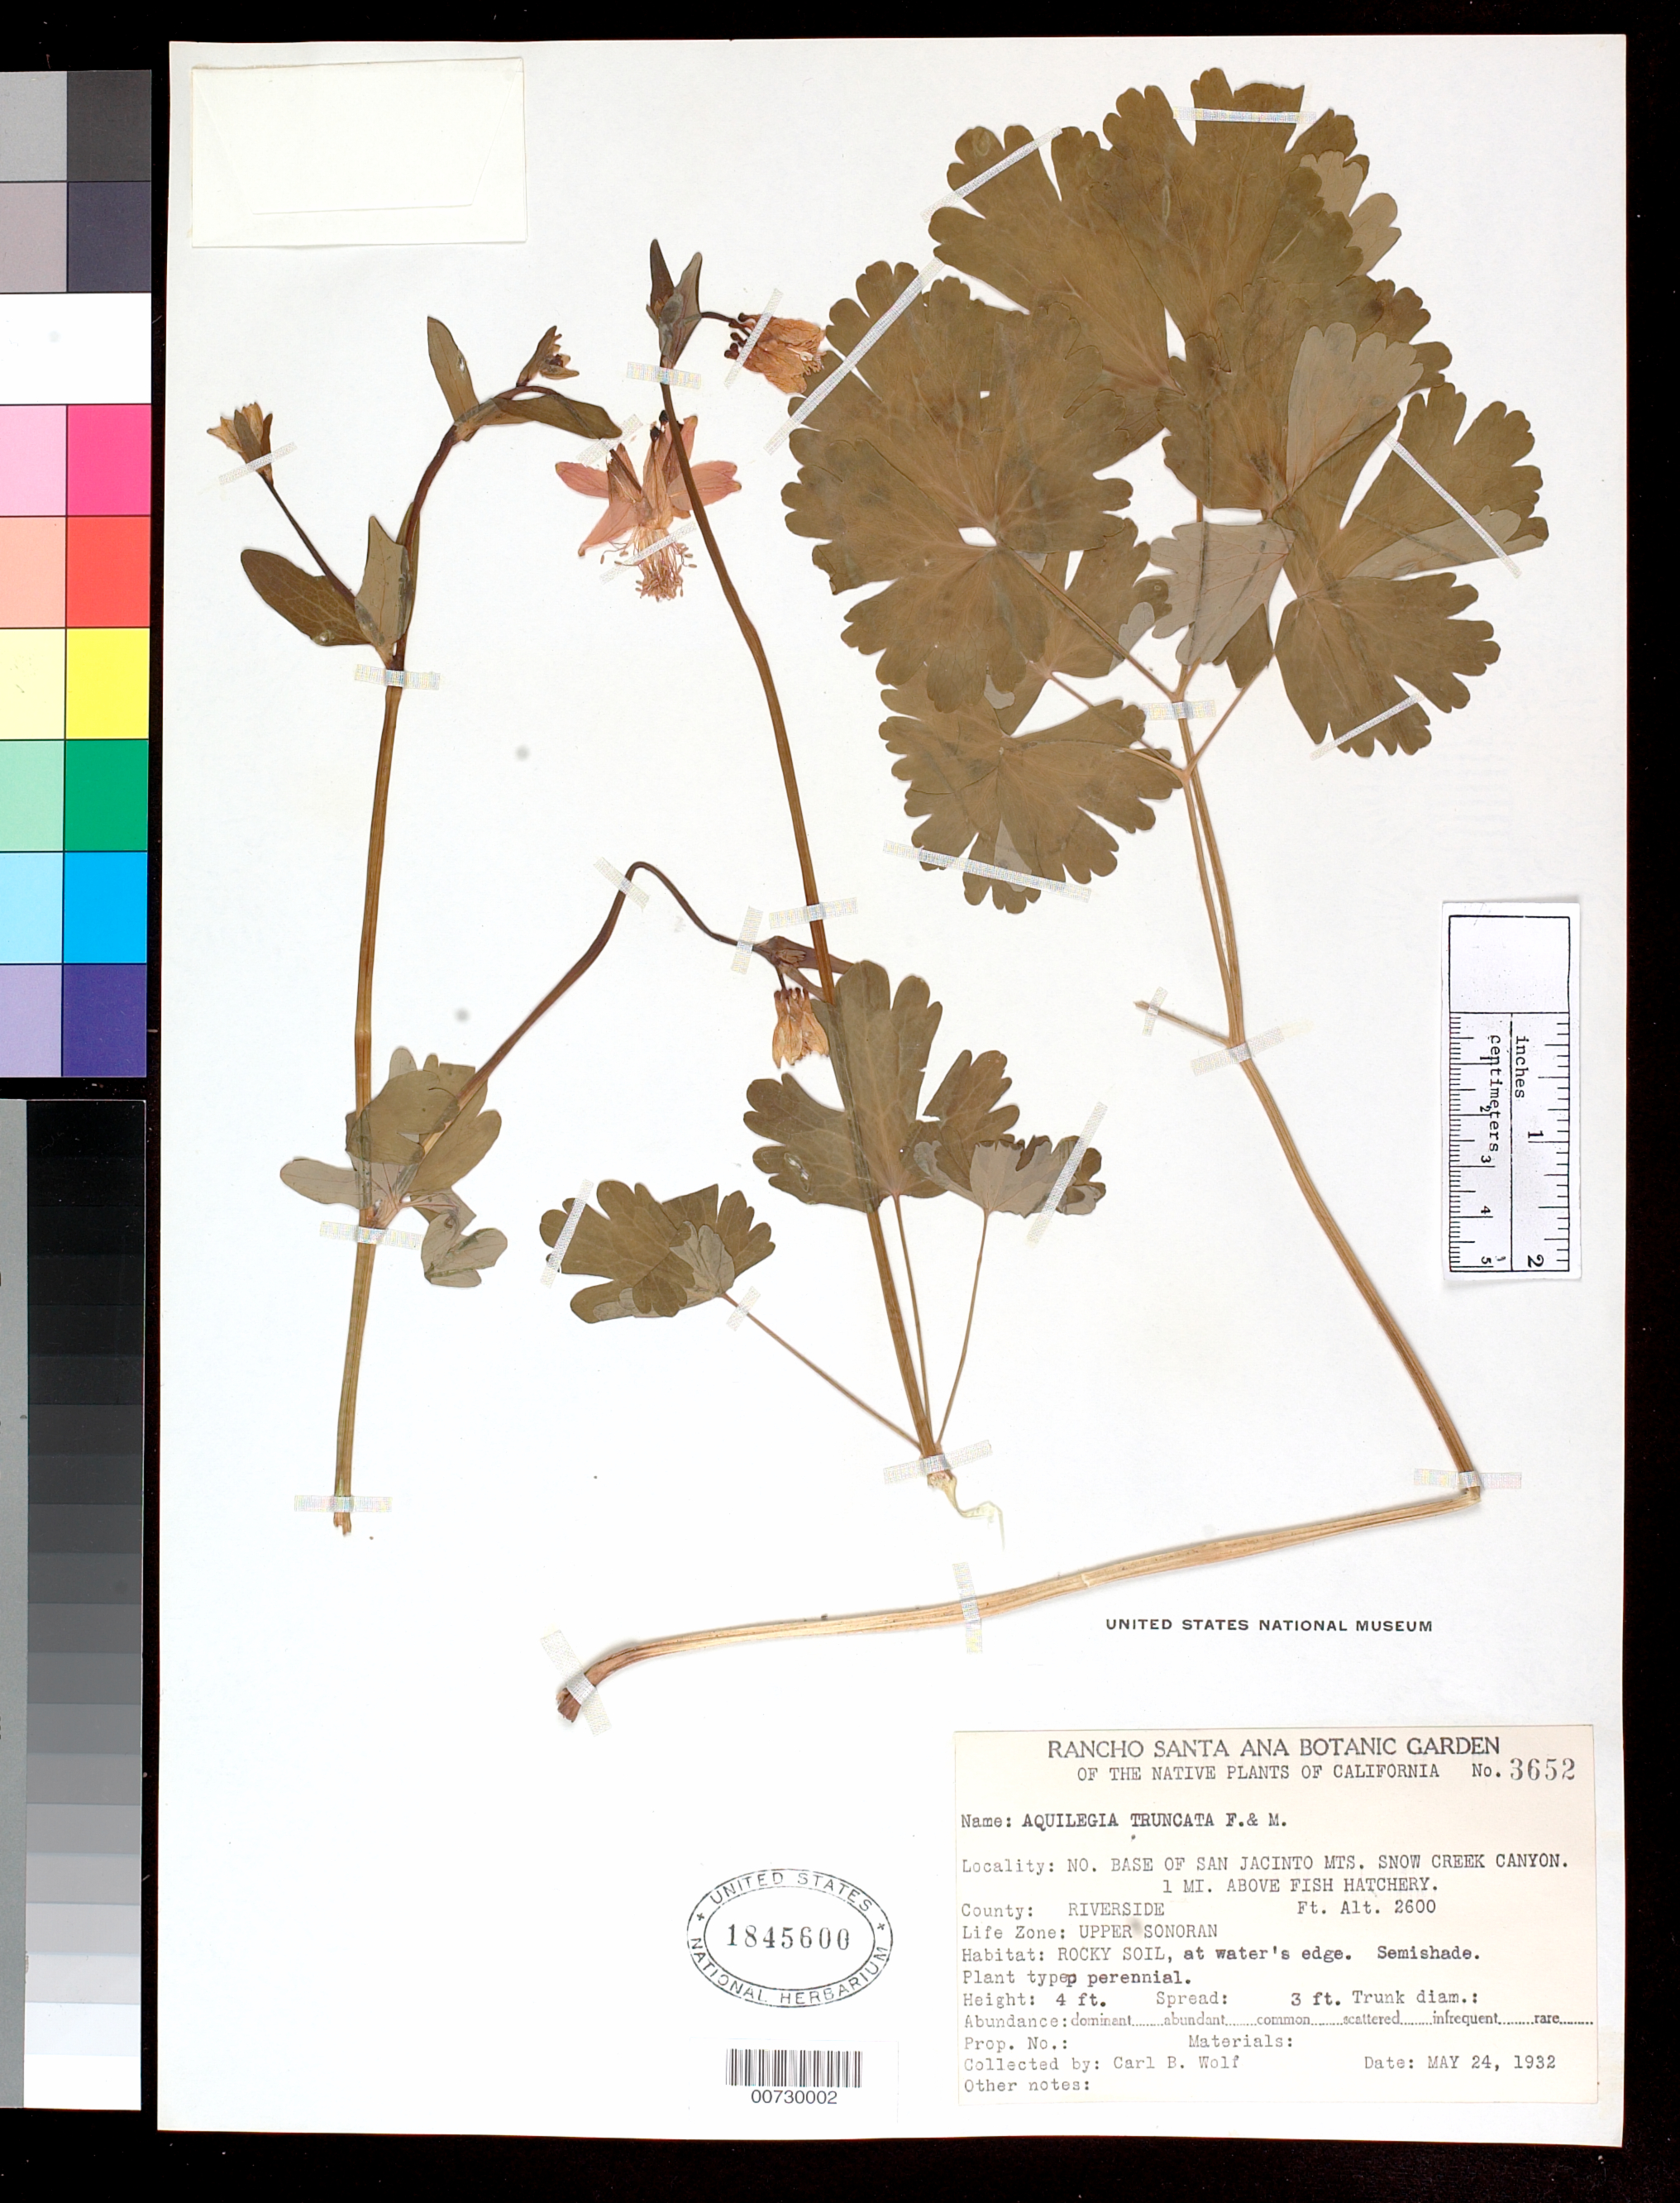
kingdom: Plantae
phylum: Tracheophyta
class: Magnoliopsida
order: Ranunculales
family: Ranunculaceae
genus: Aquilegia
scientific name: Aquilegia formosa var. truncata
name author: M.E. Jones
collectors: C. B. Wolf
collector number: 3652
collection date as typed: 24 May 1932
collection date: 1932-05-24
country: United States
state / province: California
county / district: Riverside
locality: Base on San Jacinto Mts. Snow creek canyon. 1 mi. above fish hatchey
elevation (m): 792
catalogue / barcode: US 1845600